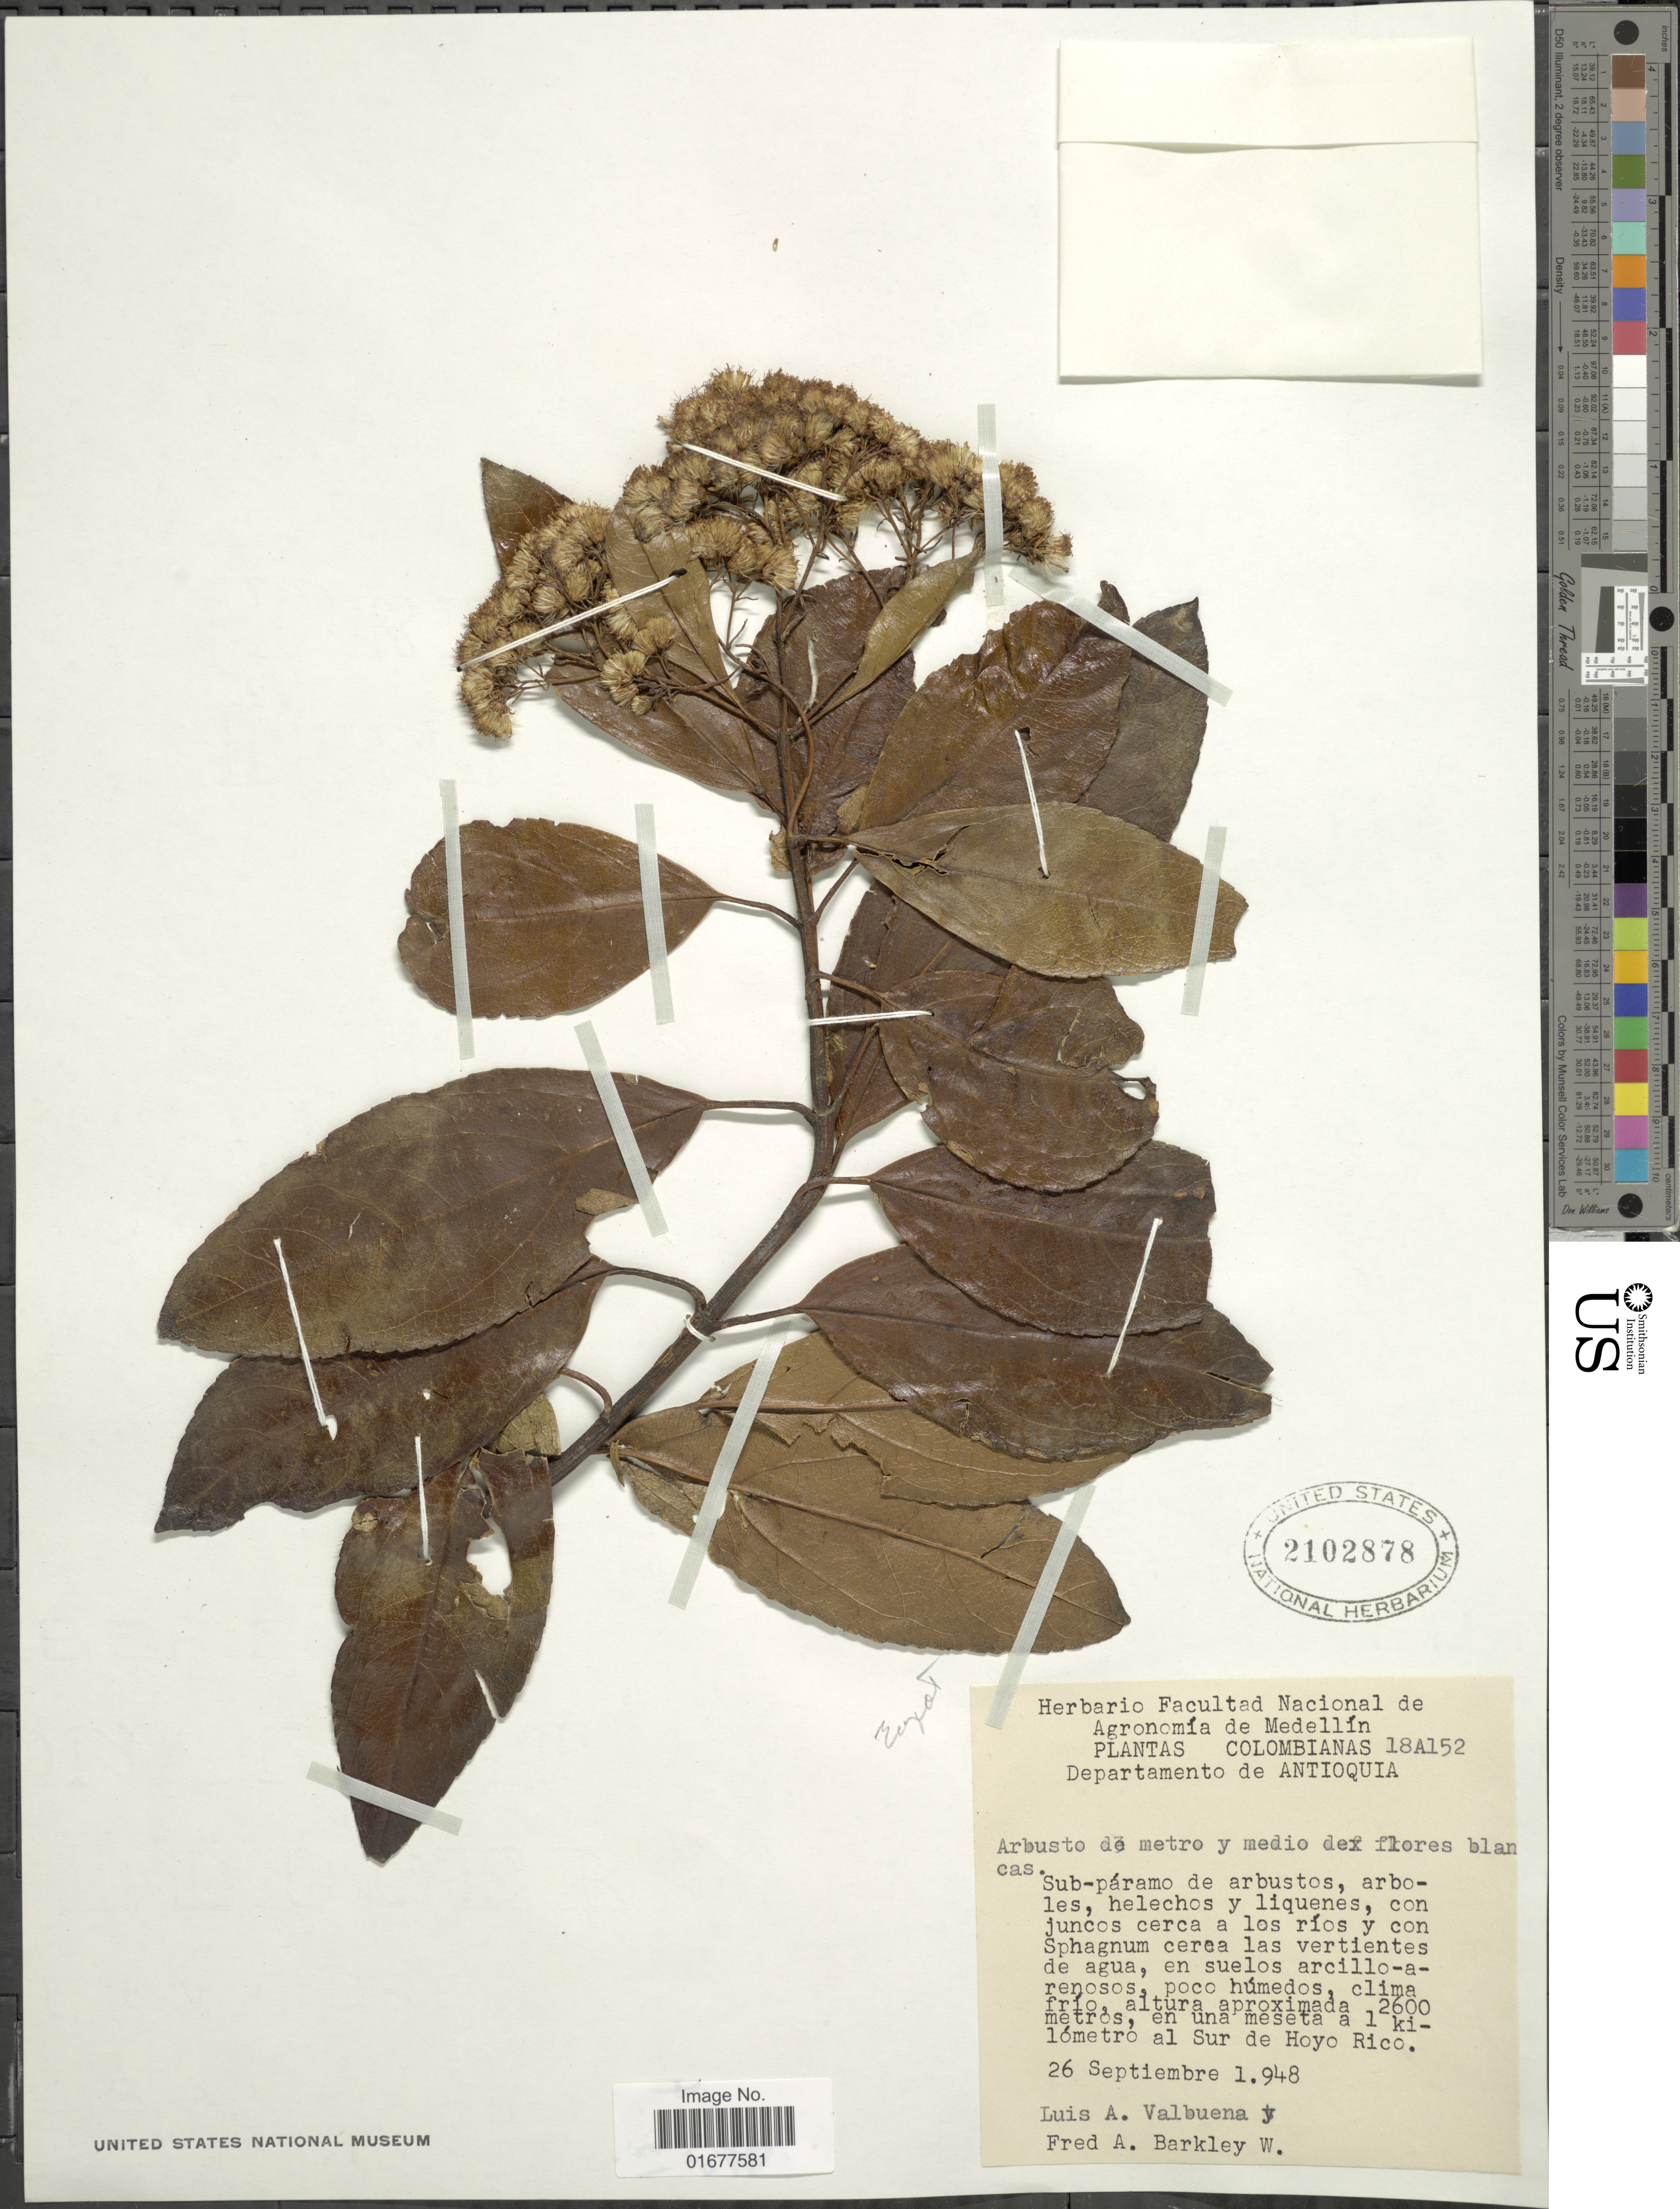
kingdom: Plantae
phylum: Tracheophyta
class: Magnoliopsida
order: Asterales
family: Asteraceae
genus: Ageratina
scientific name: Ageratina sp.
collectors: L. Valbuena & F. A. Barkley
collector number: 18A152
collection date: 1948-09-26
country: Colombia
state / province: Antioquia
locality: En una meseta a 1 kilometro al Sur de Hoyo Rico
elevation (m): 2600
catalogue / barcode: US 2102878